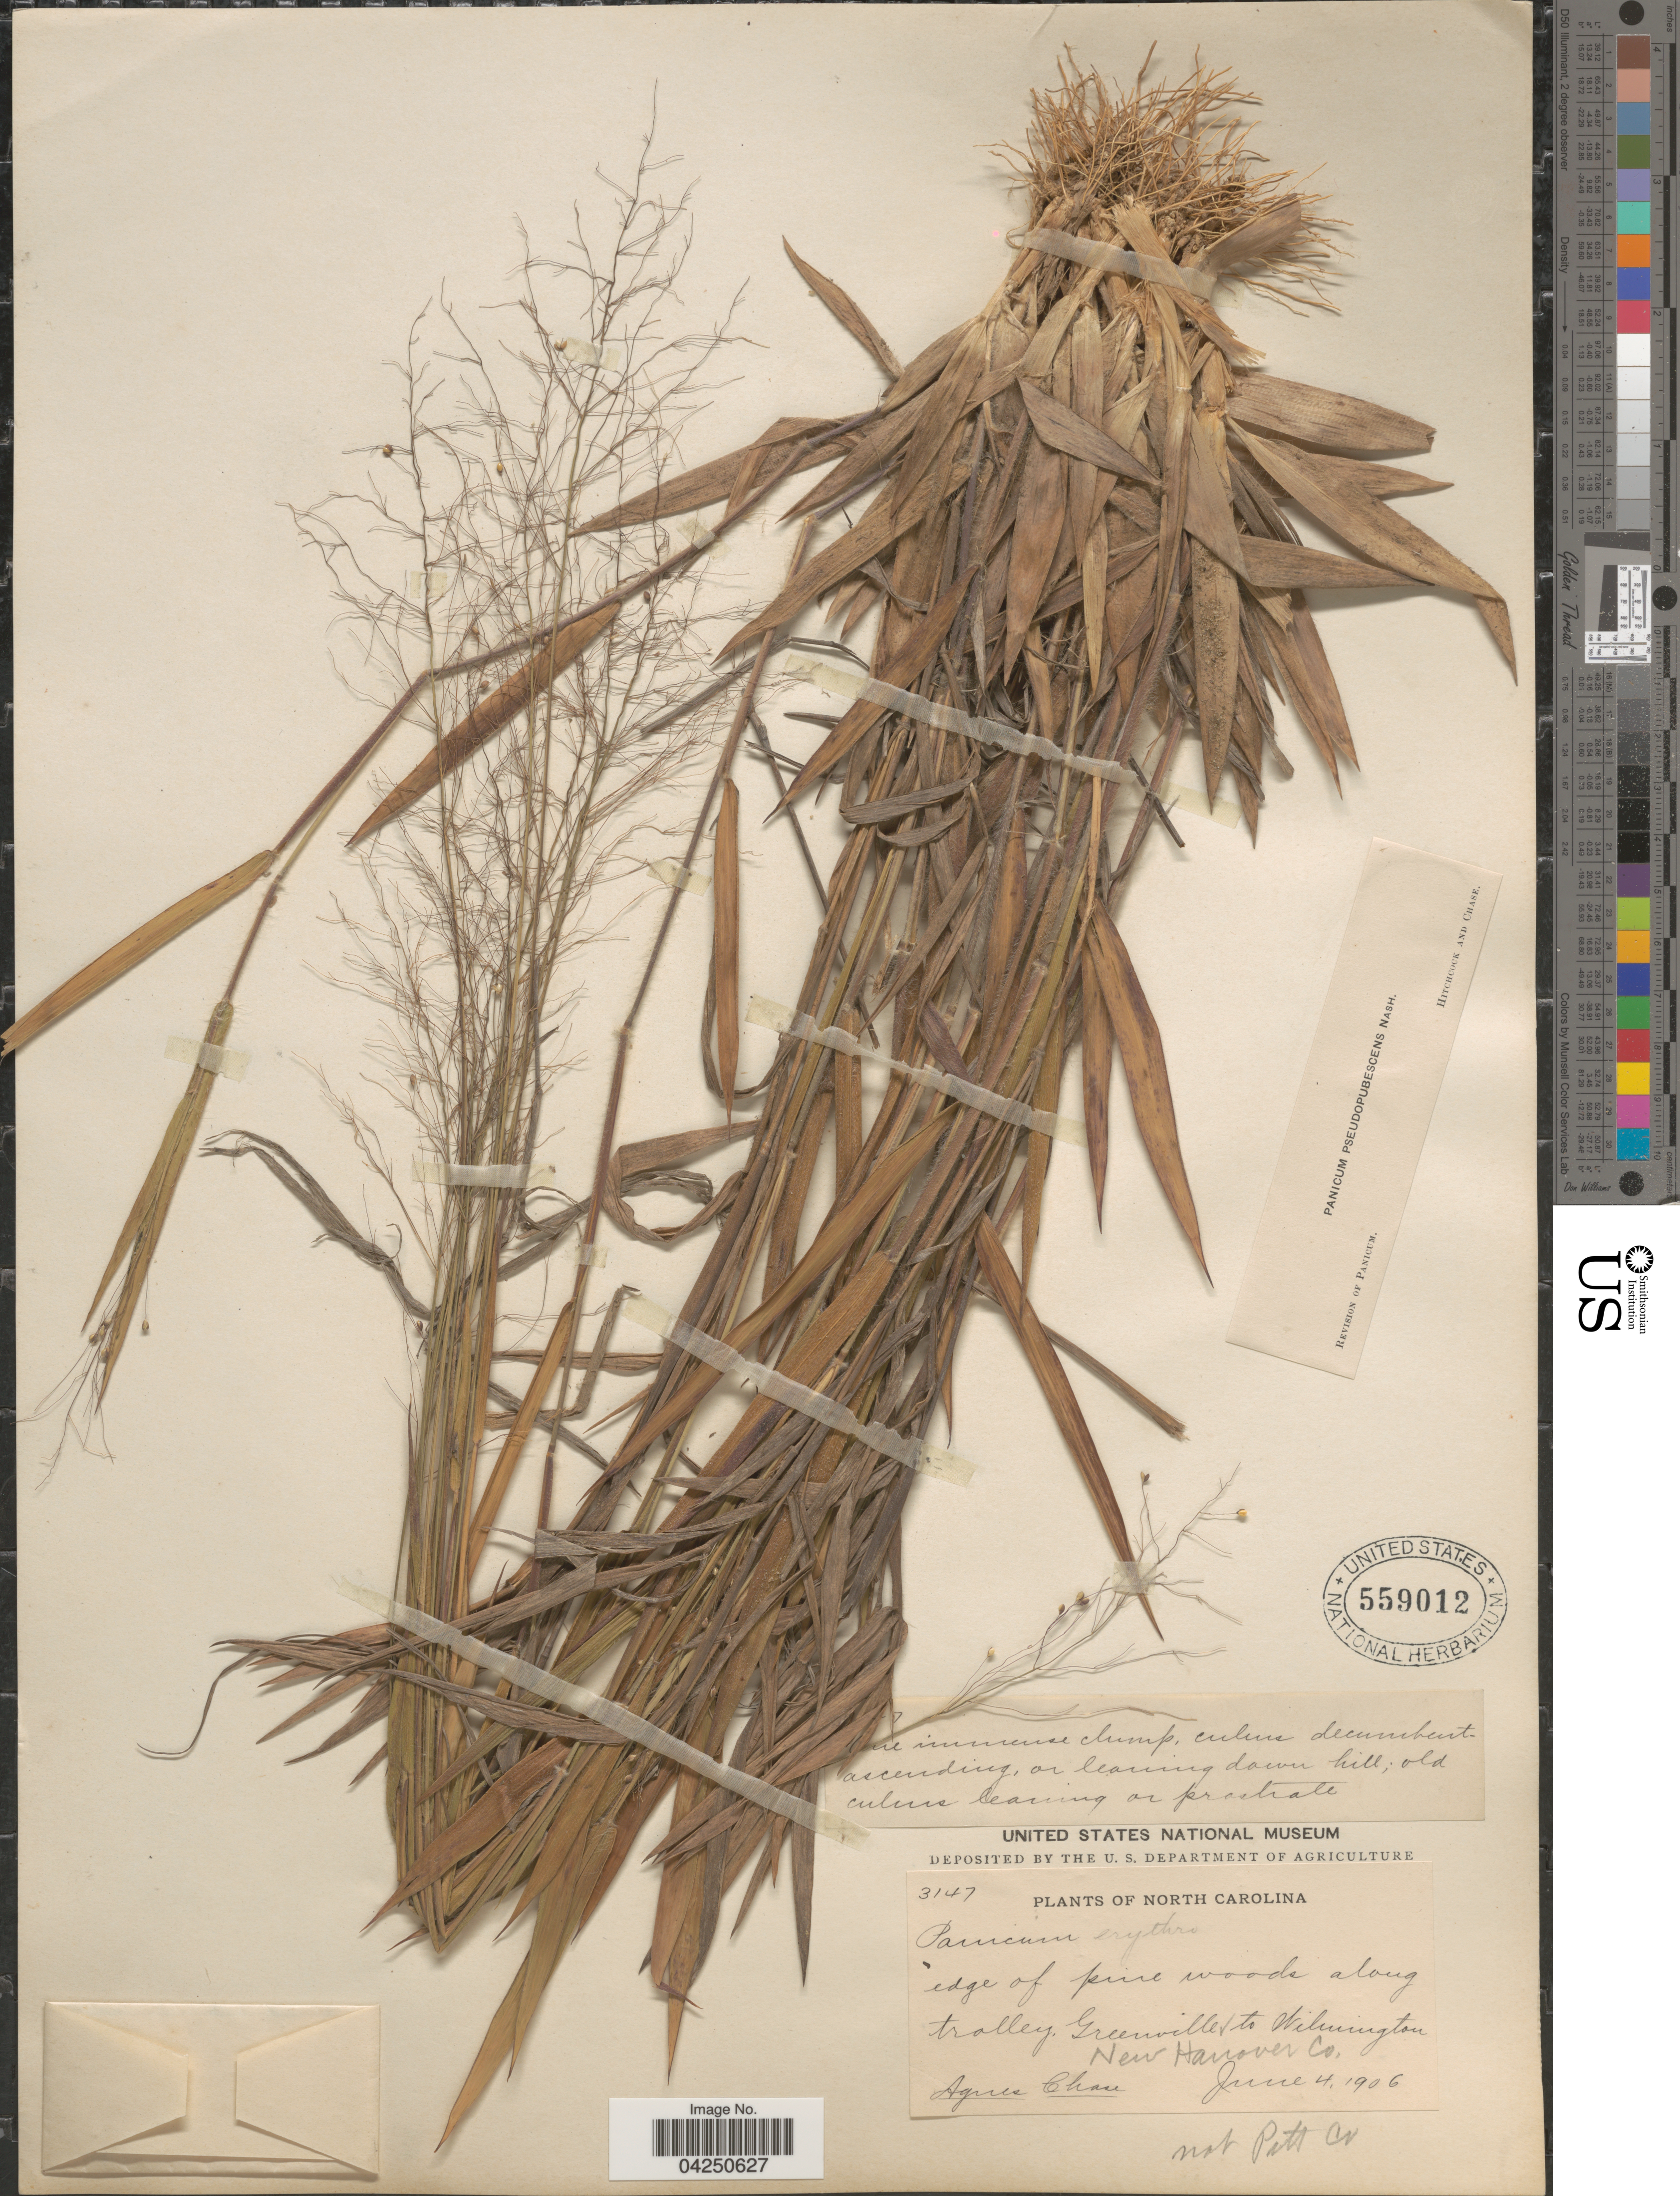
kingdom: Plantae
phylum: Tracheophyta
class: Liliopsida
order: Poales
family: Poaceae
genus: Dichanthelium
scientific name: Dichanthelium acuminatum var. acuminatum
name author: (Sw.) Gould & C.A. Clark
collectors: A. Chase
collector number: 3147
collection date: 1906-06-04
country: United States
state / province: North Carolina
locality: Edge of pine woods along trolley. Greenville to Wilmington. New Hanover Co. Not Pitt Co.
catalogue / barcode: US 559012